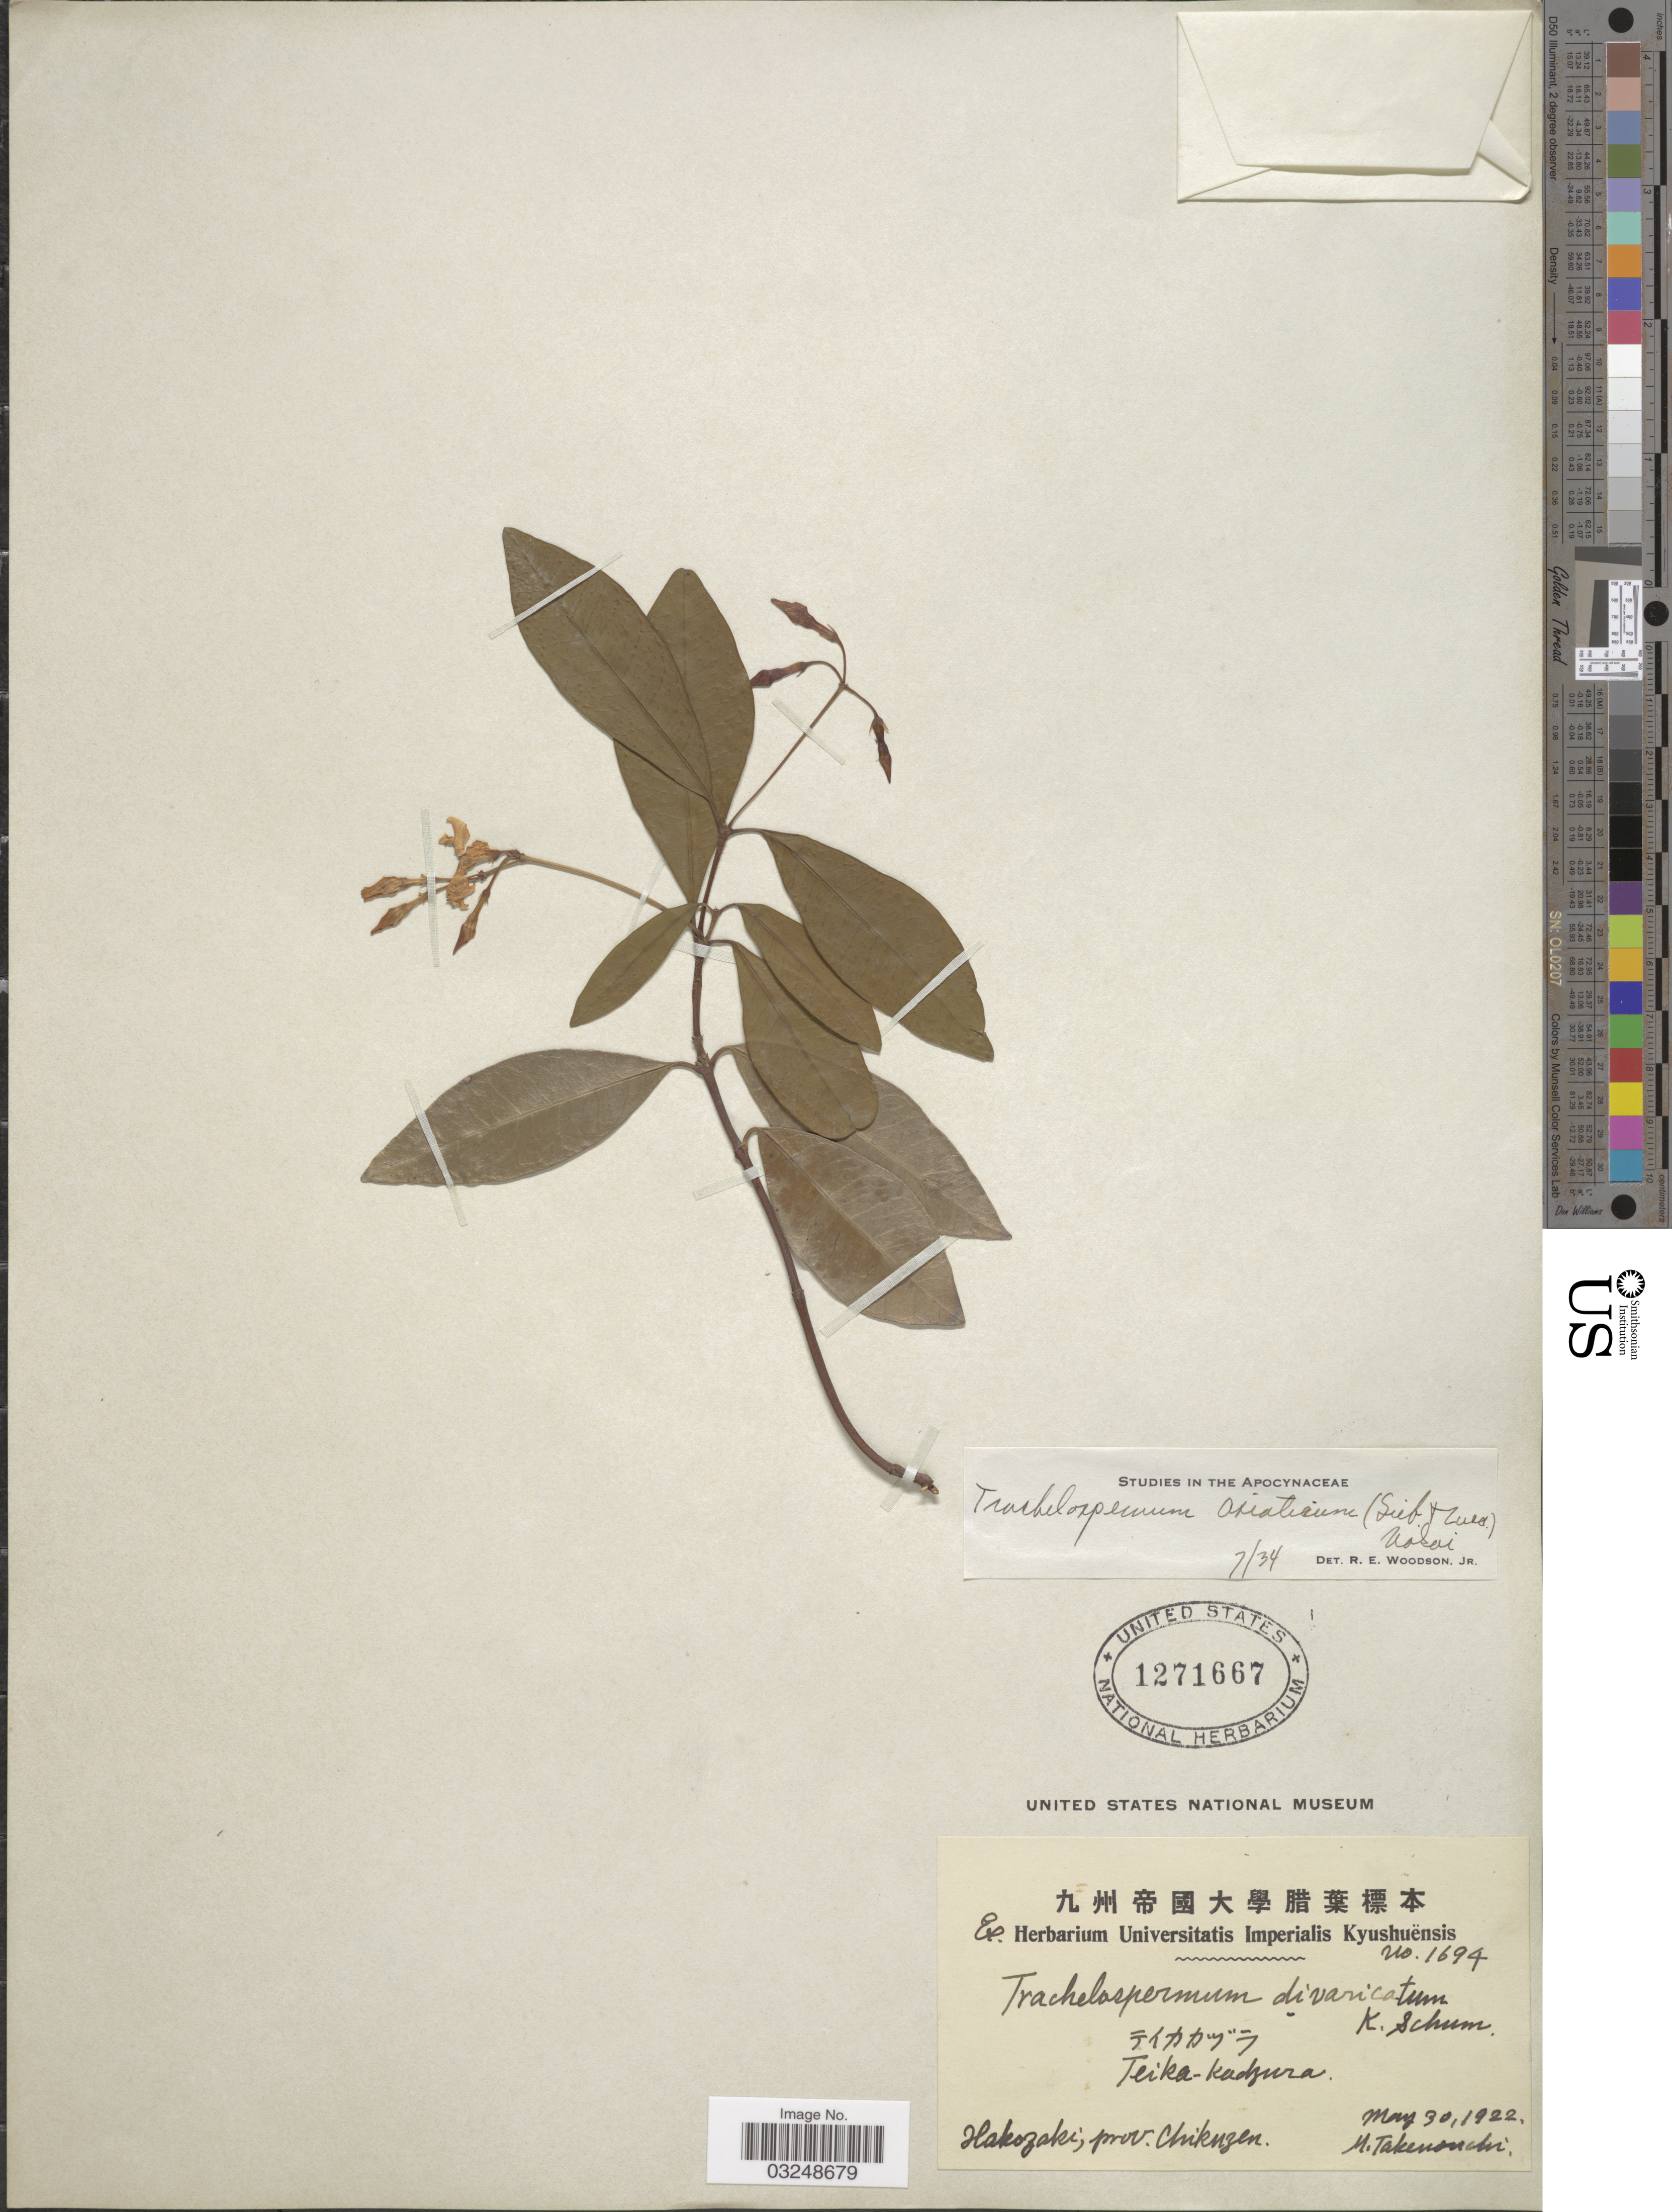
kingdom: Plantae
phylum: Tracheophyta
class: Magnoliopsida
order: Gentianales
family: Apocynaceae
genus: Trachelospermum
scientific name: Trachelospermum asiaticum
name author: (Siebold & Zucc.) Nakai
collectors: M. Takenouchi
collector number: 1694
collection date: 1922-05-30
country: Japan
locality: Hakozaki; prov. Chikuzen.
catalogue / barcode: US 1271667